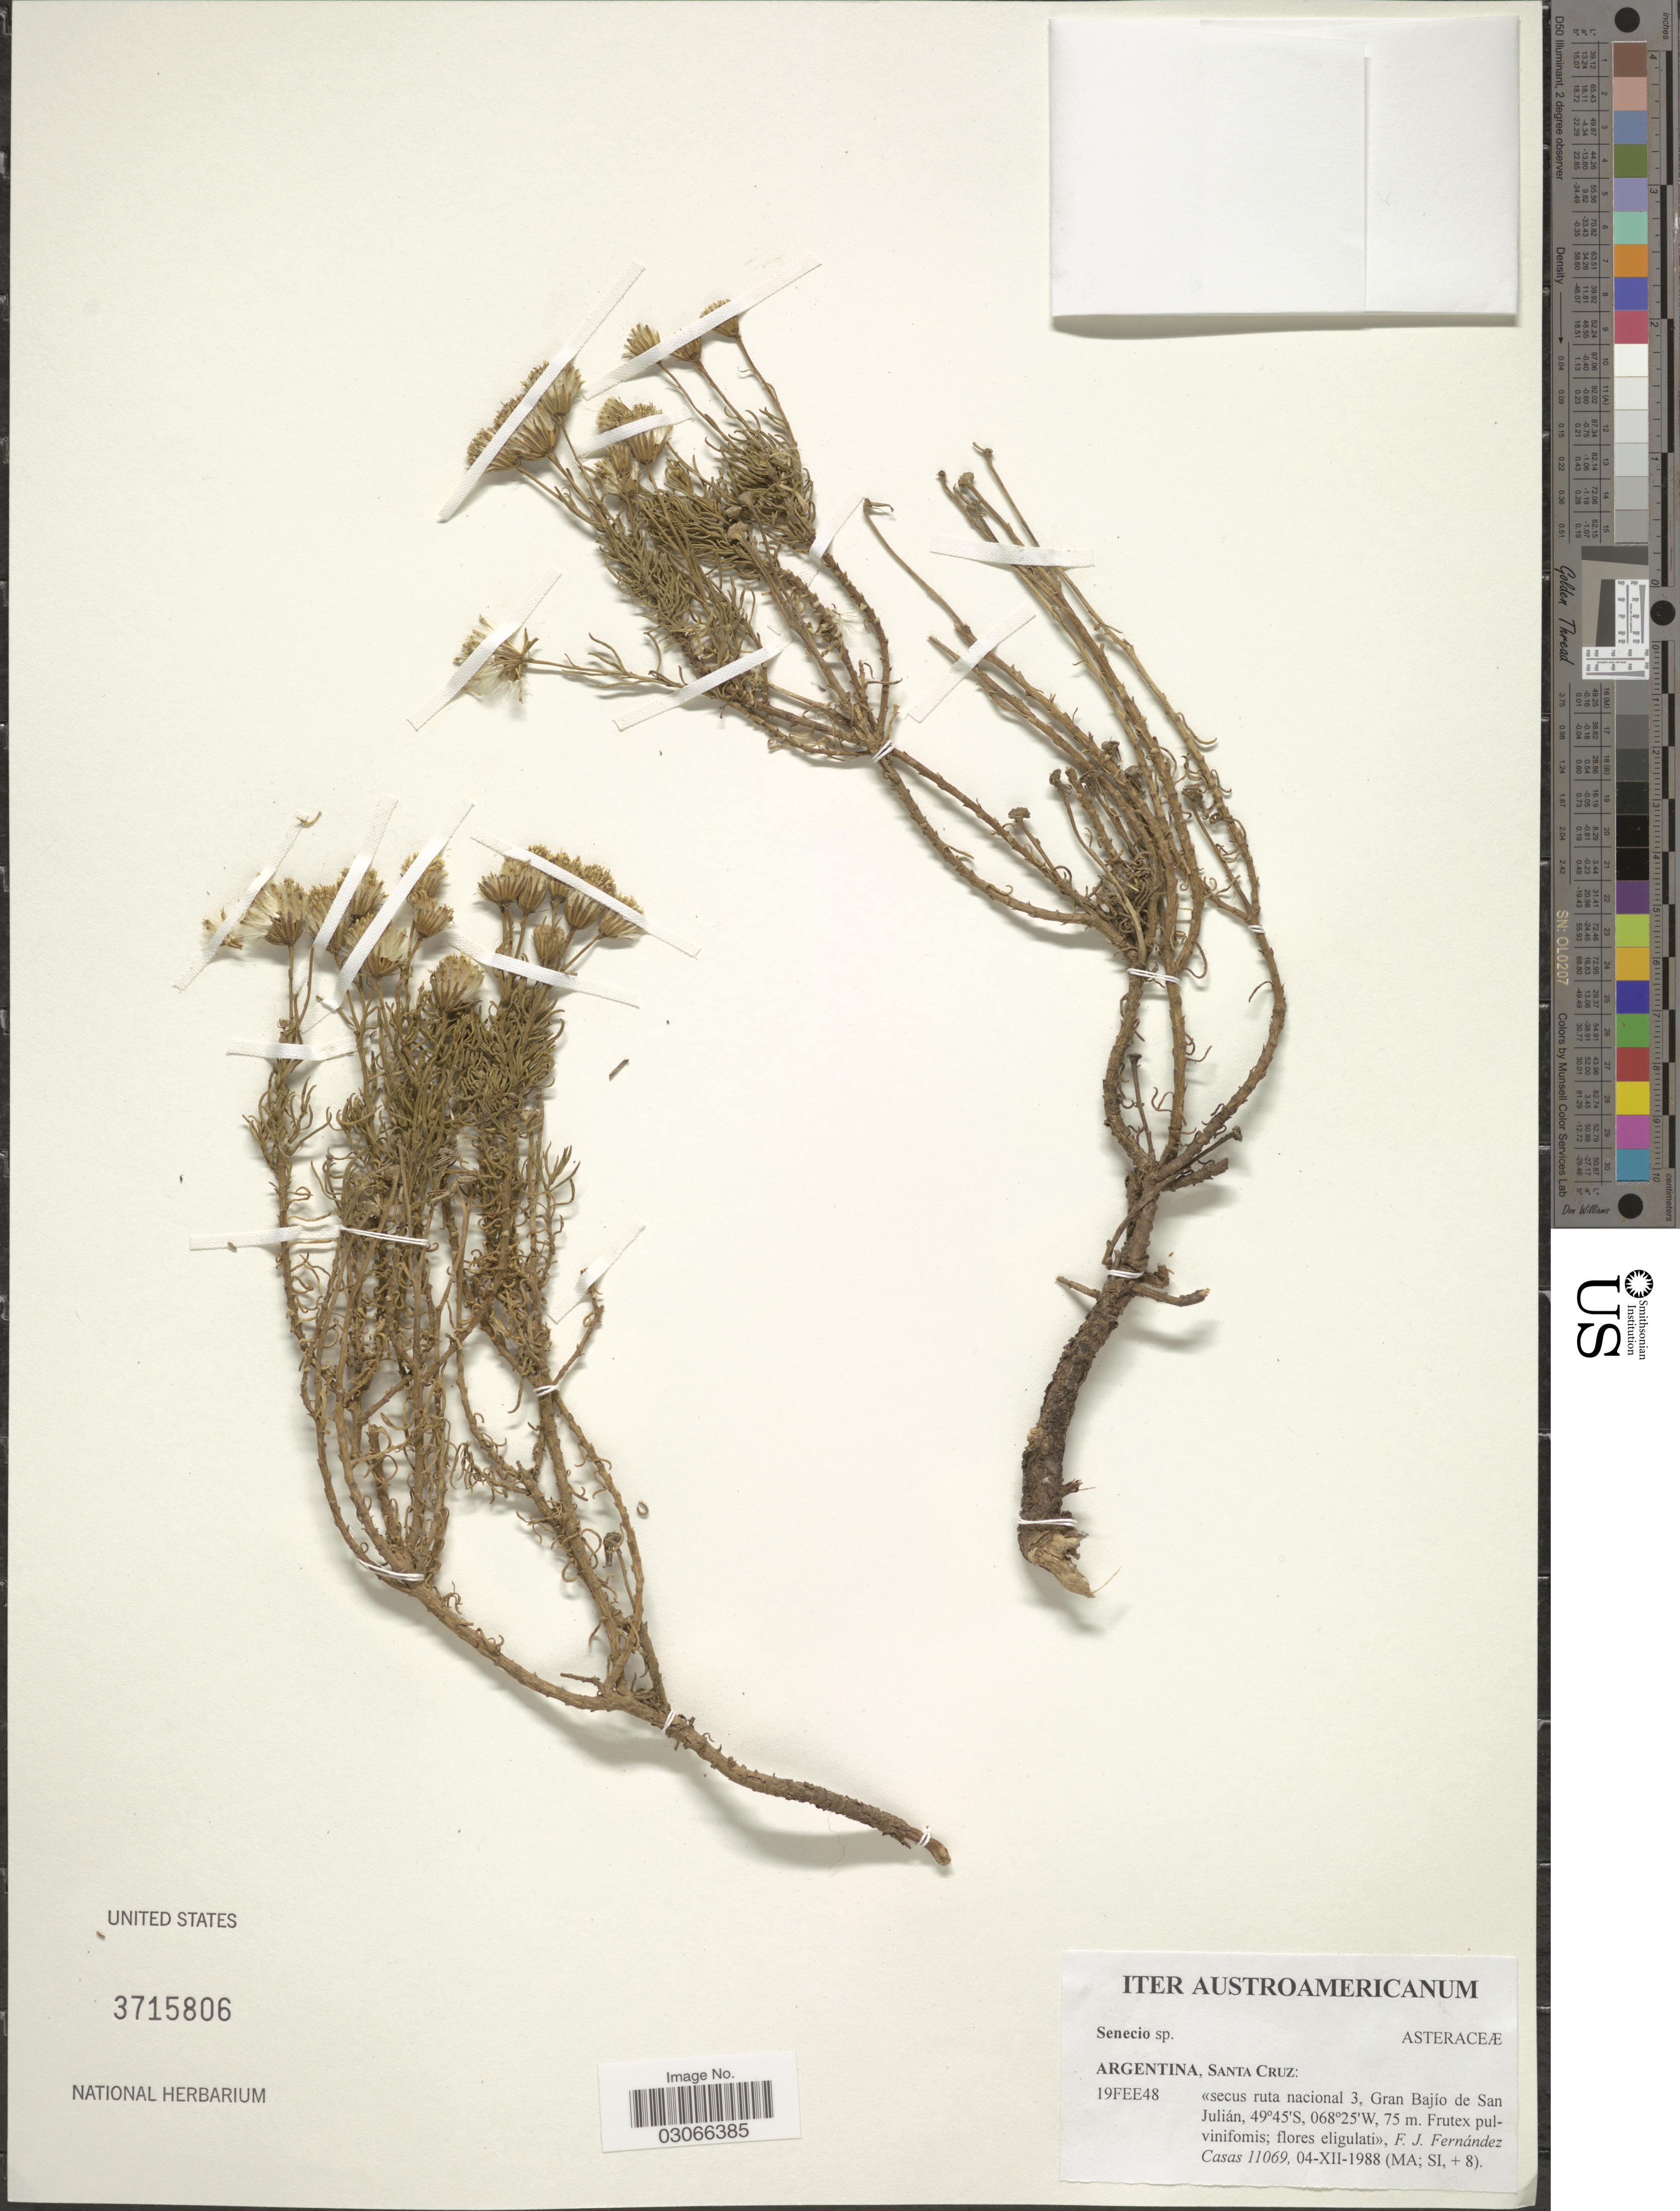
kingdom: Plantae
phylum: Tracheophyta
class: Magnoliopsida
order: Asterales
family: Asteraceae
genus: Senecio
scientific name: Senecio sp.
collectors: F. Fernández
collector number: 11069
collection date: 1988-12-04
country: Argentina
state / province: Santa Cruz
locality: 19FEE48. [unsure placement] <<secus ruta nacional 3, Gran Bajío de San Julián>>.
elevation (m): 75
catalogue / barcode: US 3715806